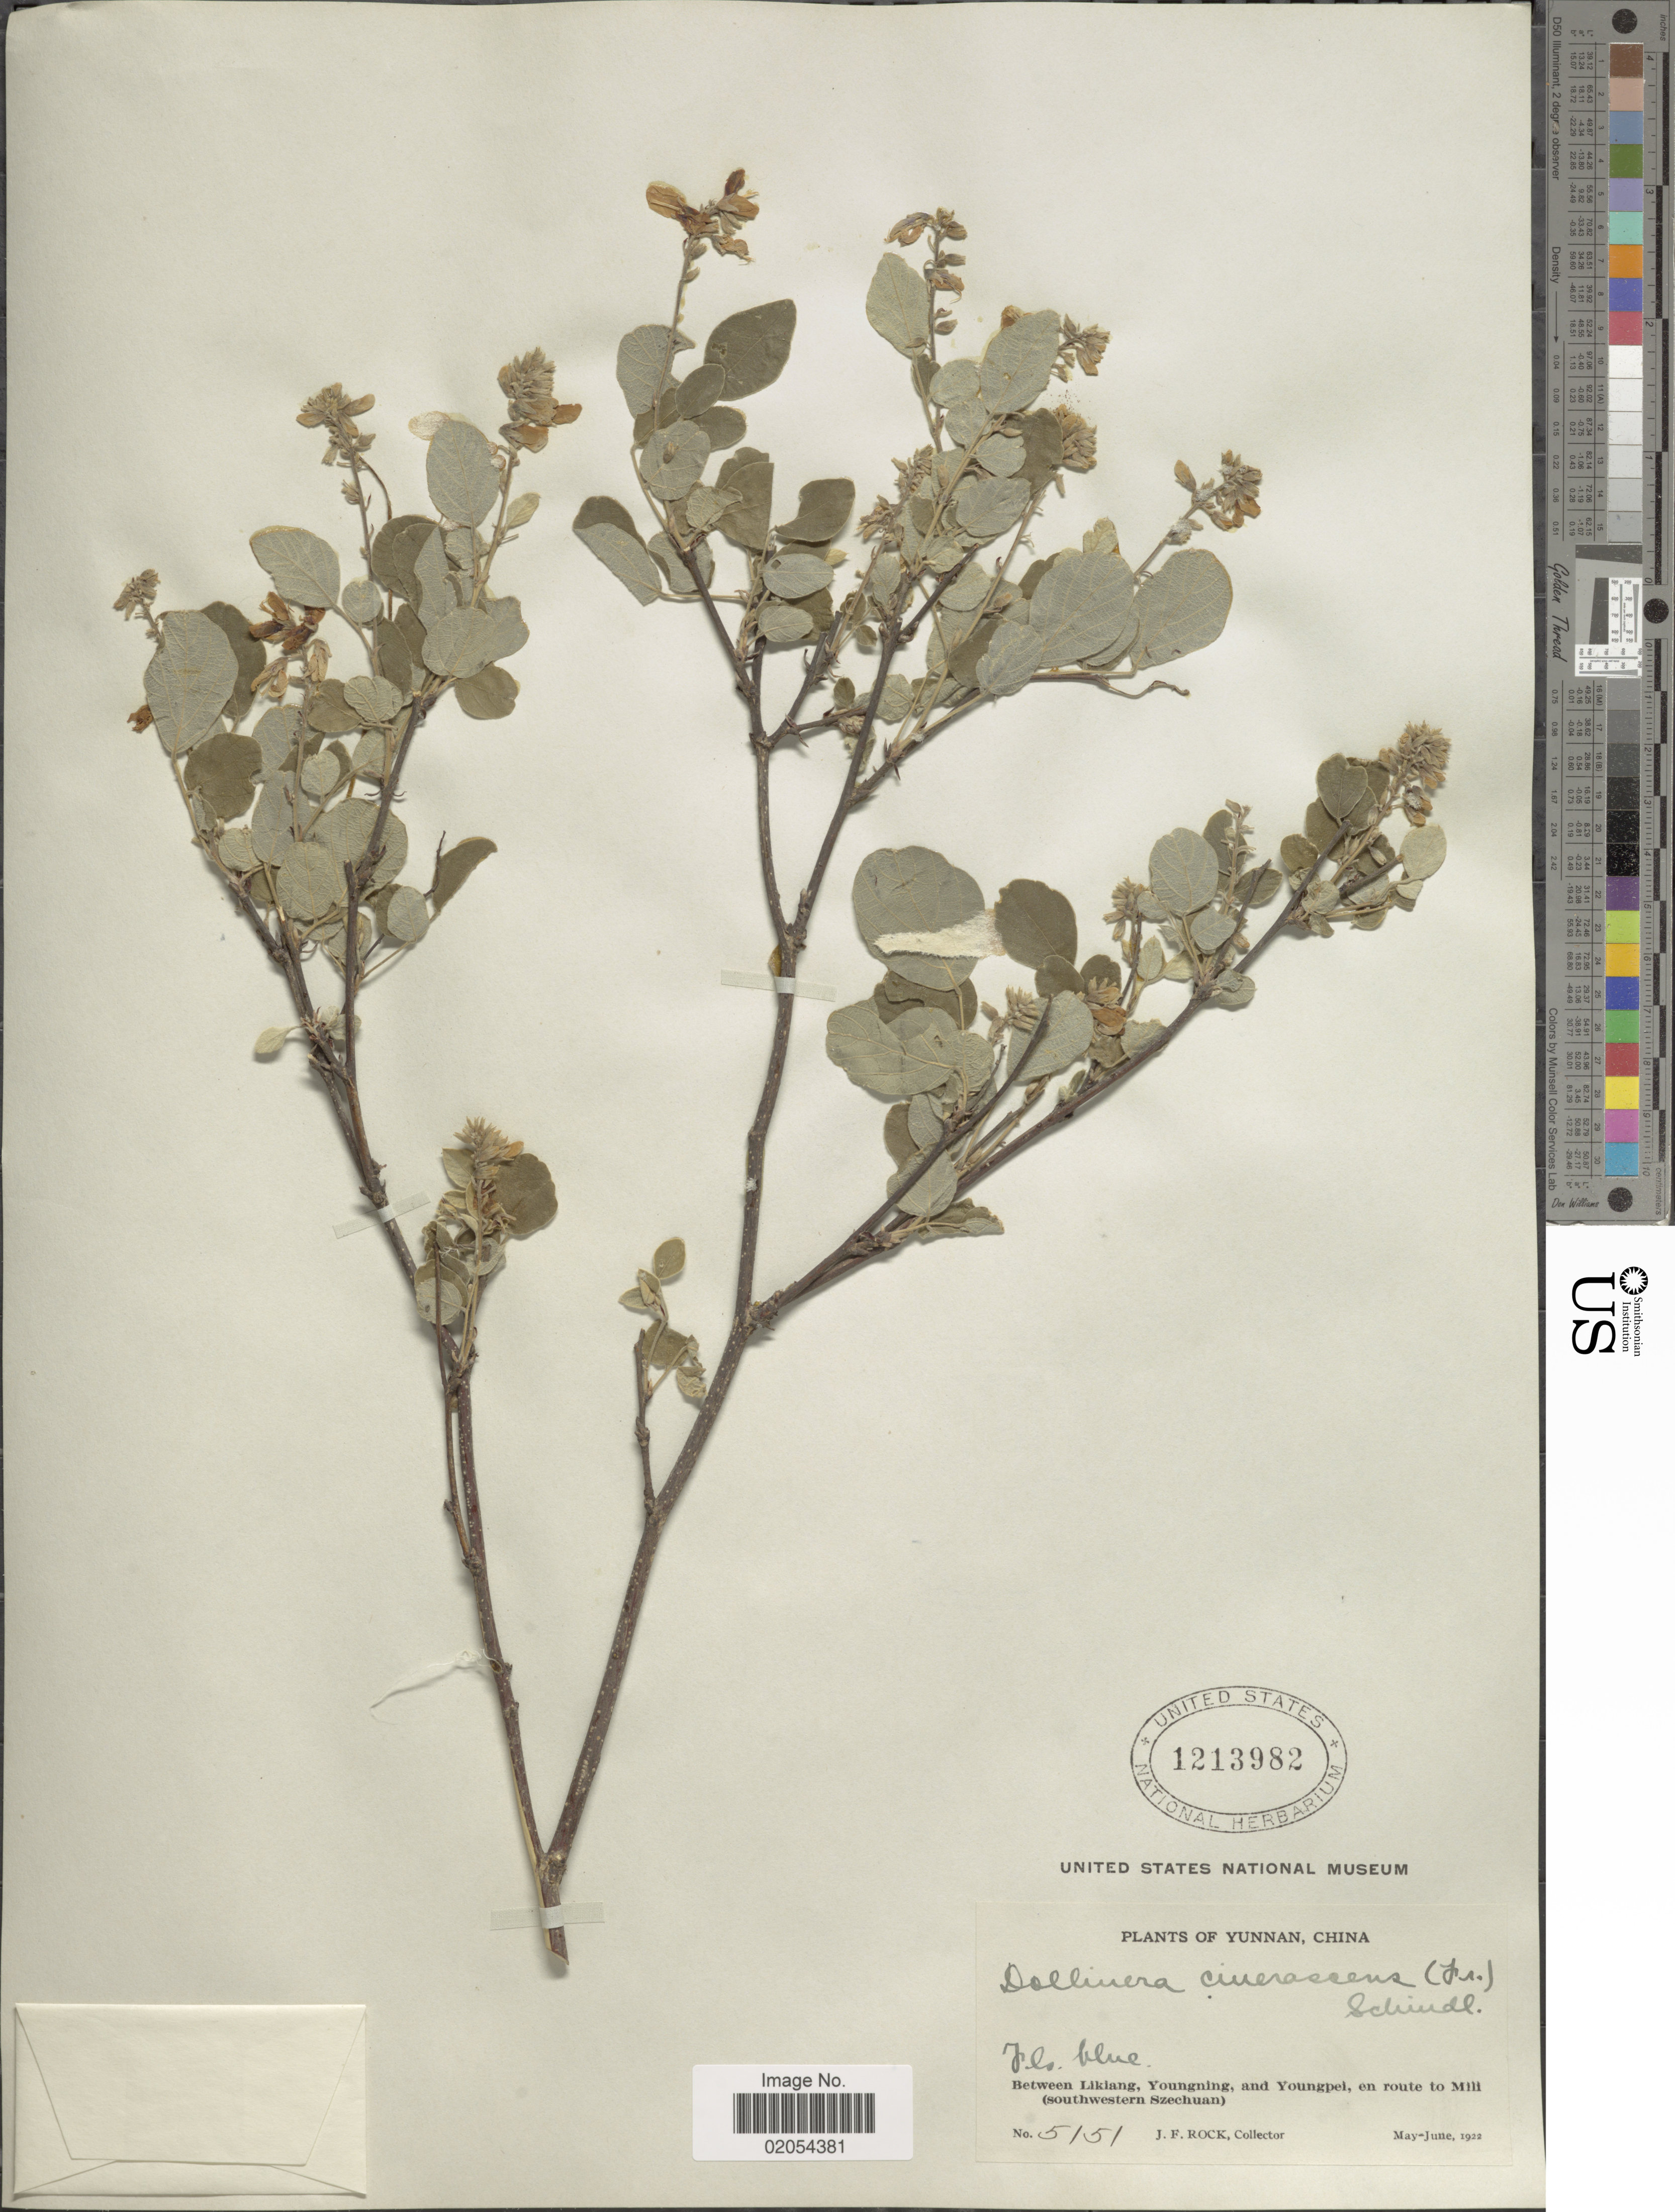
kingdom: Plantae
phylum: Tracheophyta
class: Magnoliopsida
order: Fabales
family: Fabaceae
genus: Desmodium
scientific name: Desmodium cinerascens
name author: A. Gray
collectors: J. Rock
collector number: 5151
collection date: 1922-05/1922-06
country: China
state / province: Yunnan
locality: Between Likiang, Youngning, and Youngpei, on route to Mili (southwestern Szechuan)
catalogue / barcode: US 1213982